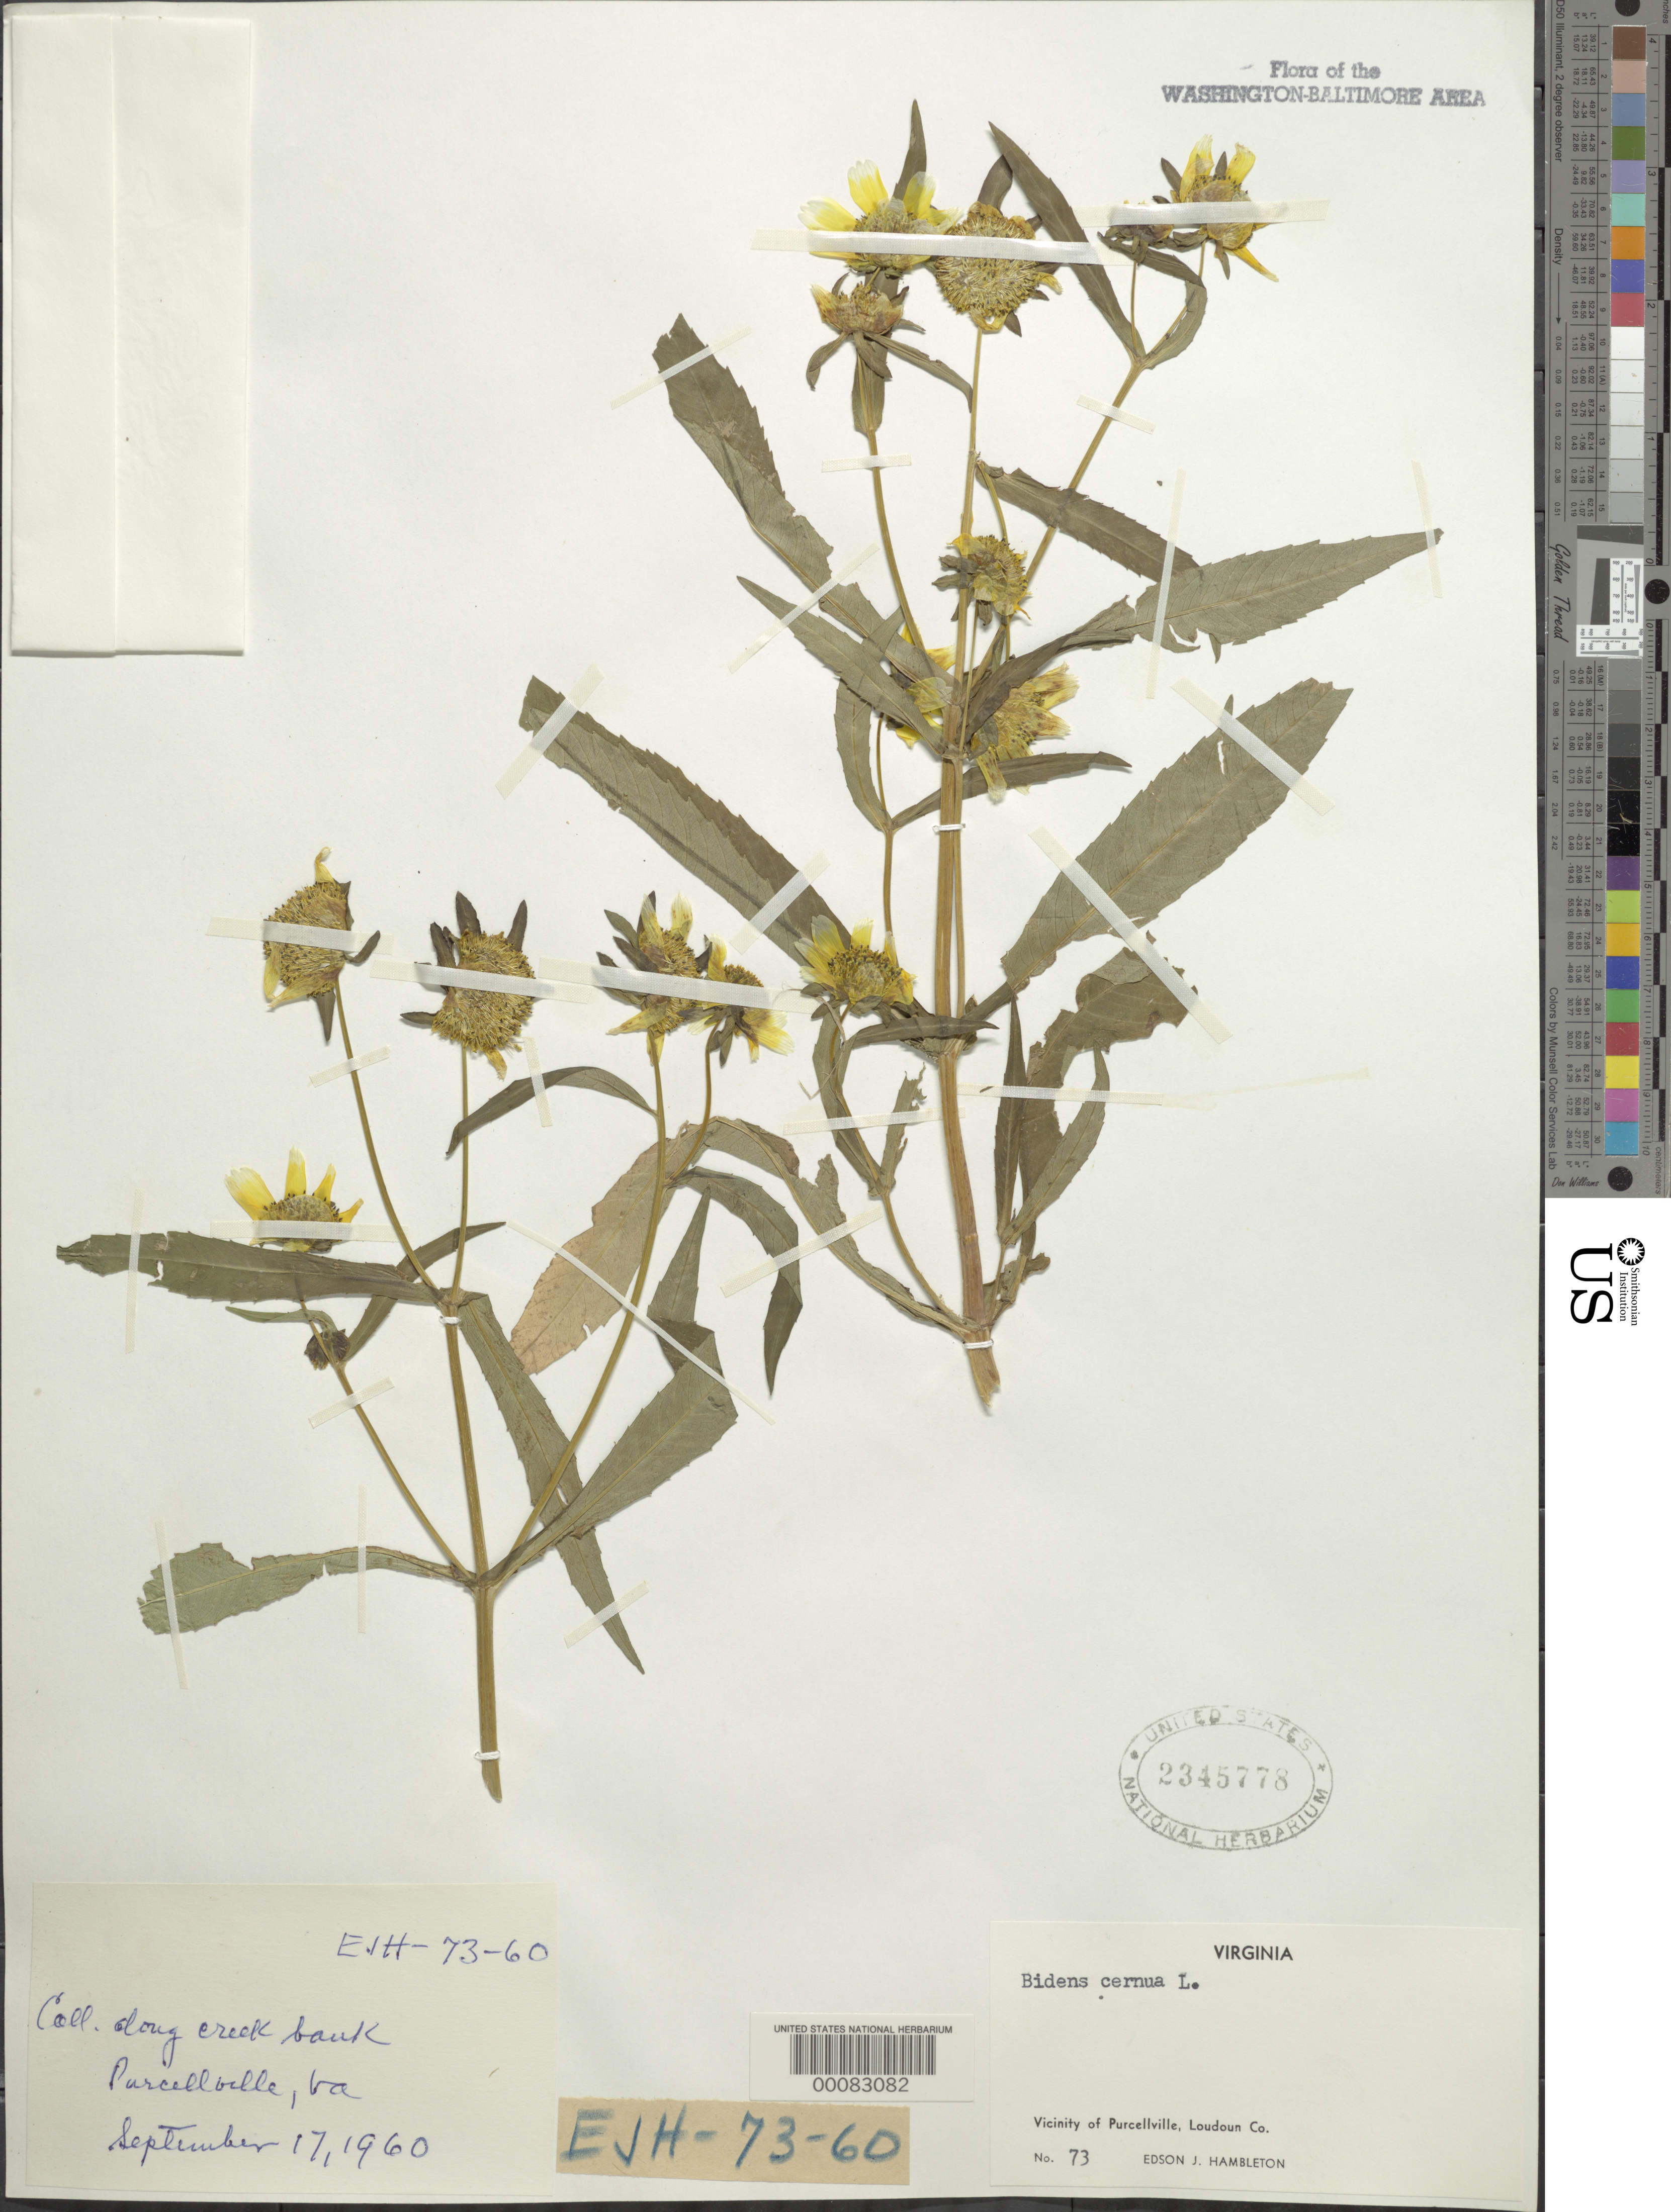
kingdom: Plantae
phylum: Tracheophyta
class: Magnoliopsida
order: Asterales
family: Asteraceae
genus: Bidens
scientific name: Bidens cernua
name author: L.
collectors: E. Hambleton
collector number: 73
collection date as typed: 17 Sep 1960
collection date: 1960-09-17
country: United States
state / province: Virginia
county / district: Loudoun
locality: Purcellville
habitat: Creek bank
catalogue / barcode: US 2345778